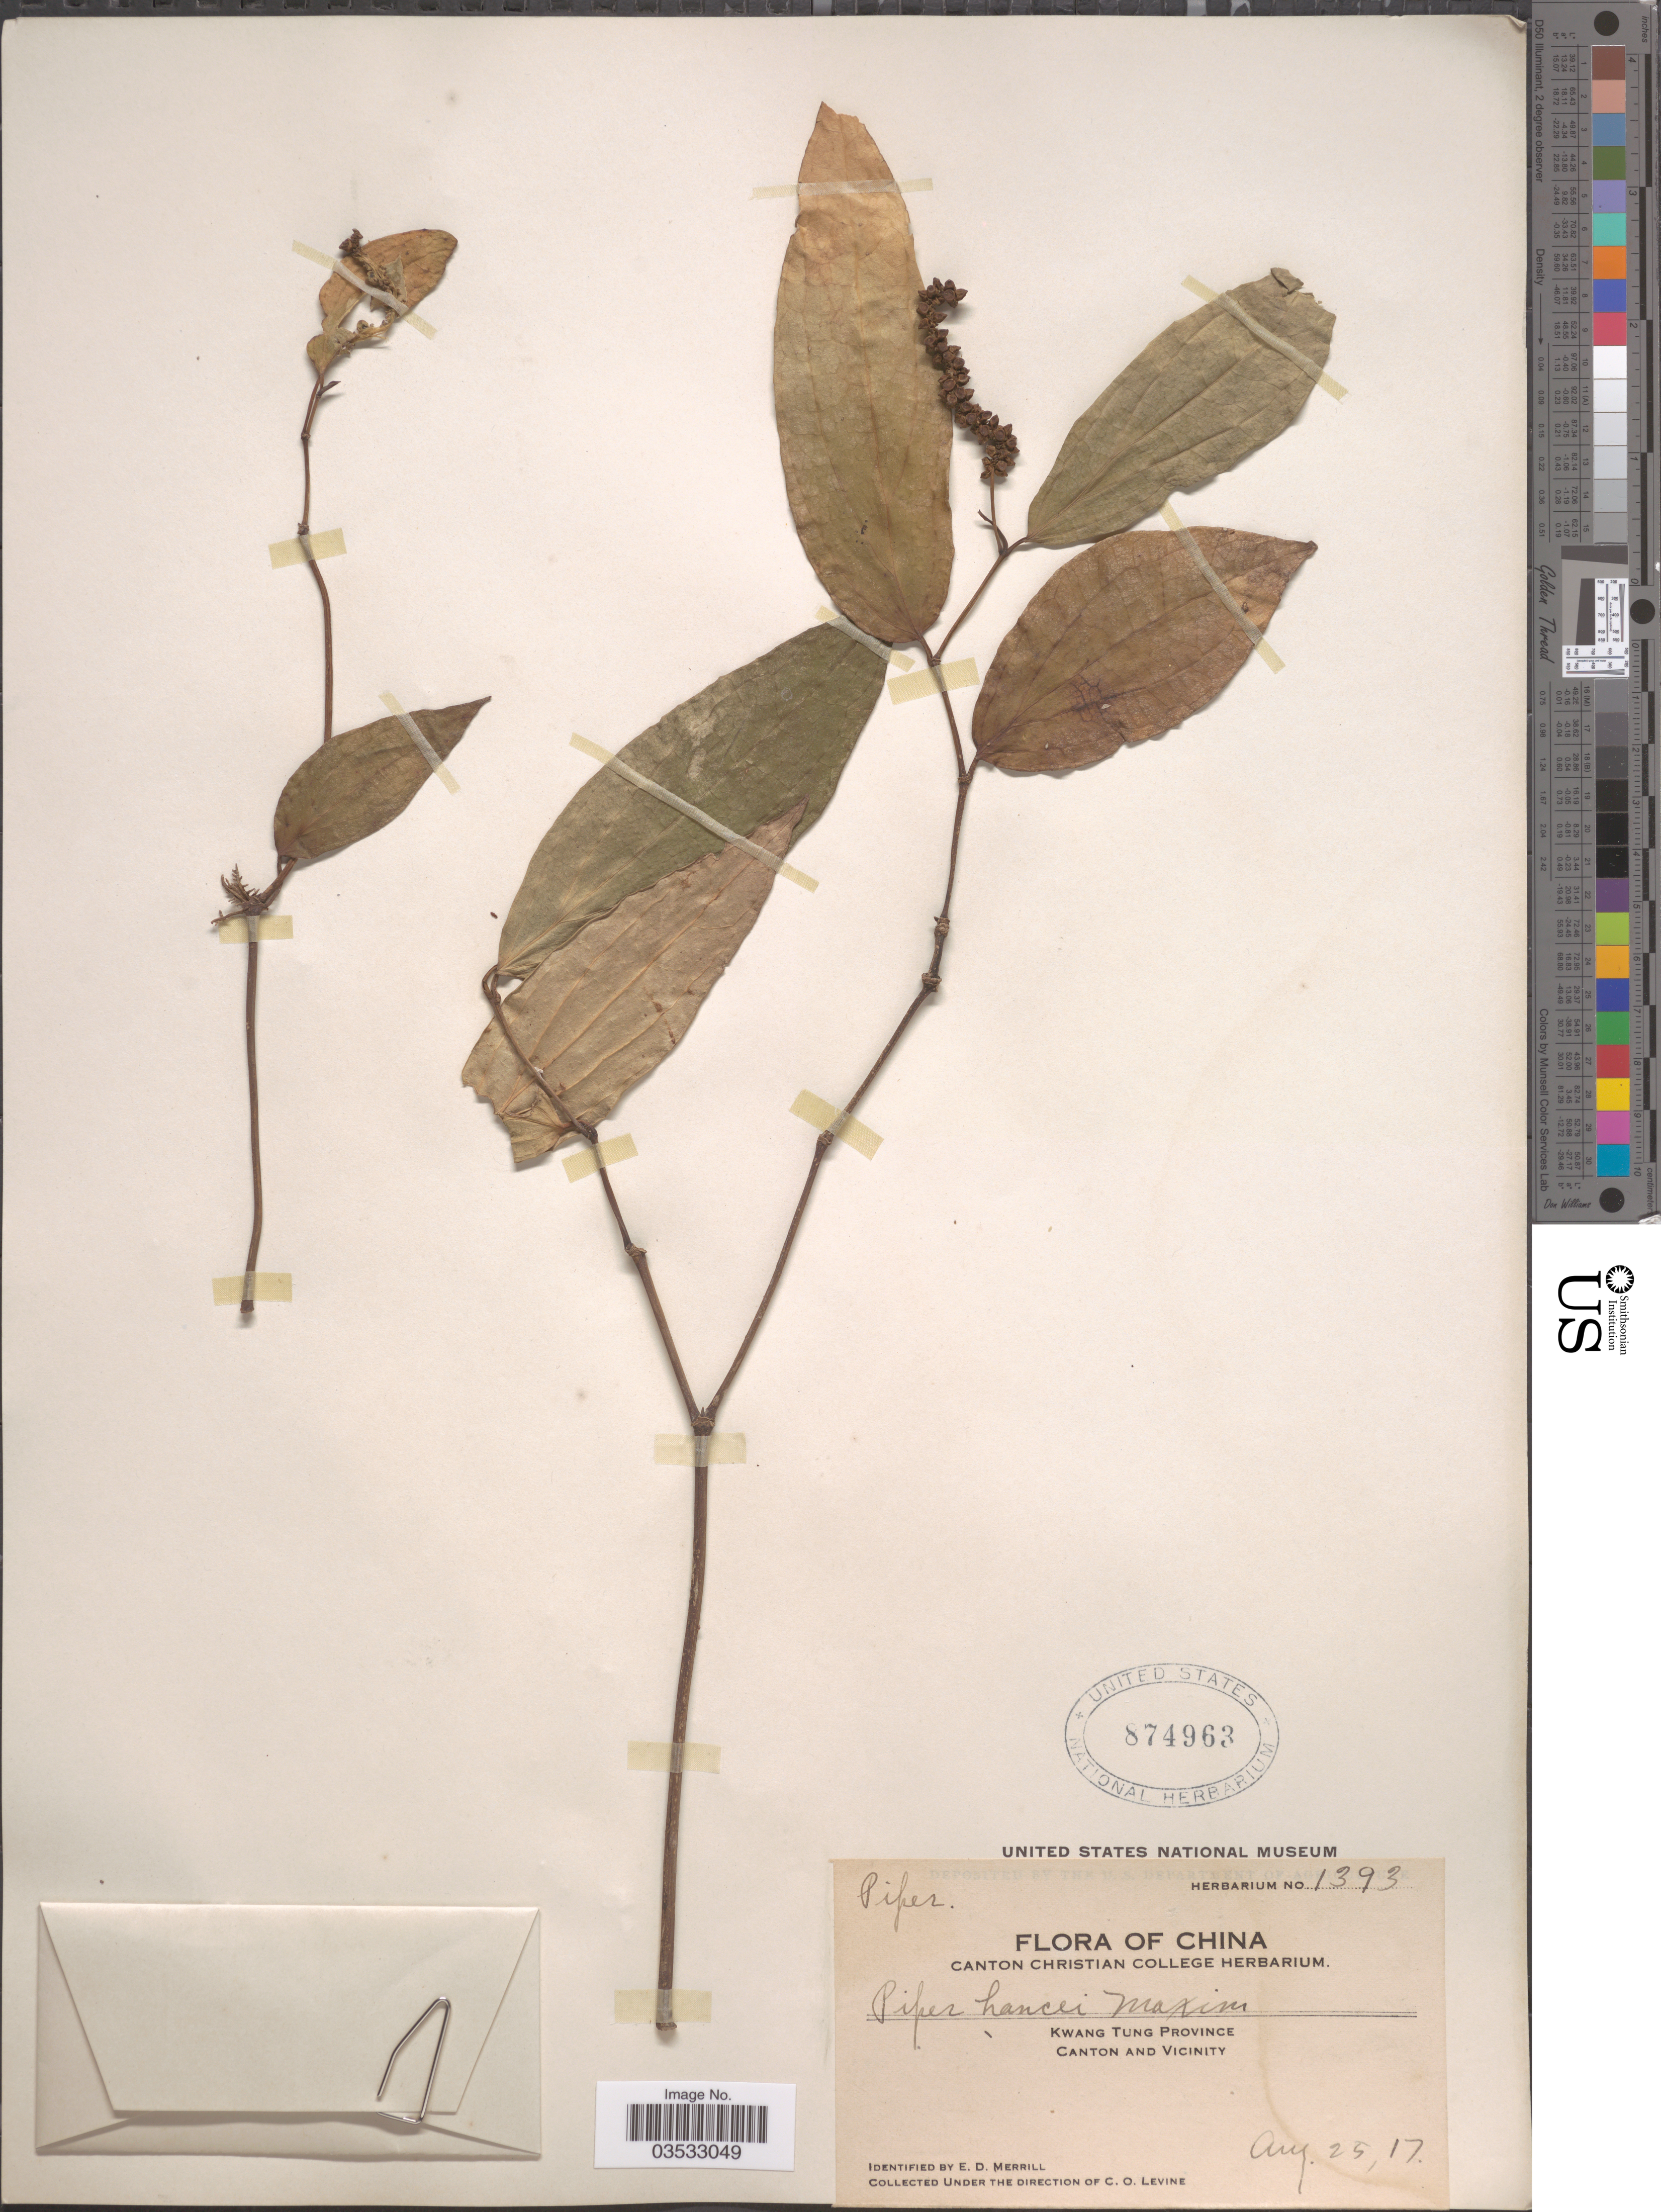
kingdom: Plantae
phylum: Tracheophyta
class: Magnoliopsida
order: Piperales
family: Piperaceae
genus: Piper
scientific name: Piper hancei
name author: Maxim.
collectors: C. O. Levine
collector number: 1393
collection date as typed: Transcribed d/m/y: 25/8/17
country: China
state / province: Guangdong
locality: Kwang Tung Province, Canton and Vicinity.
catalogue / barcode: US 874963